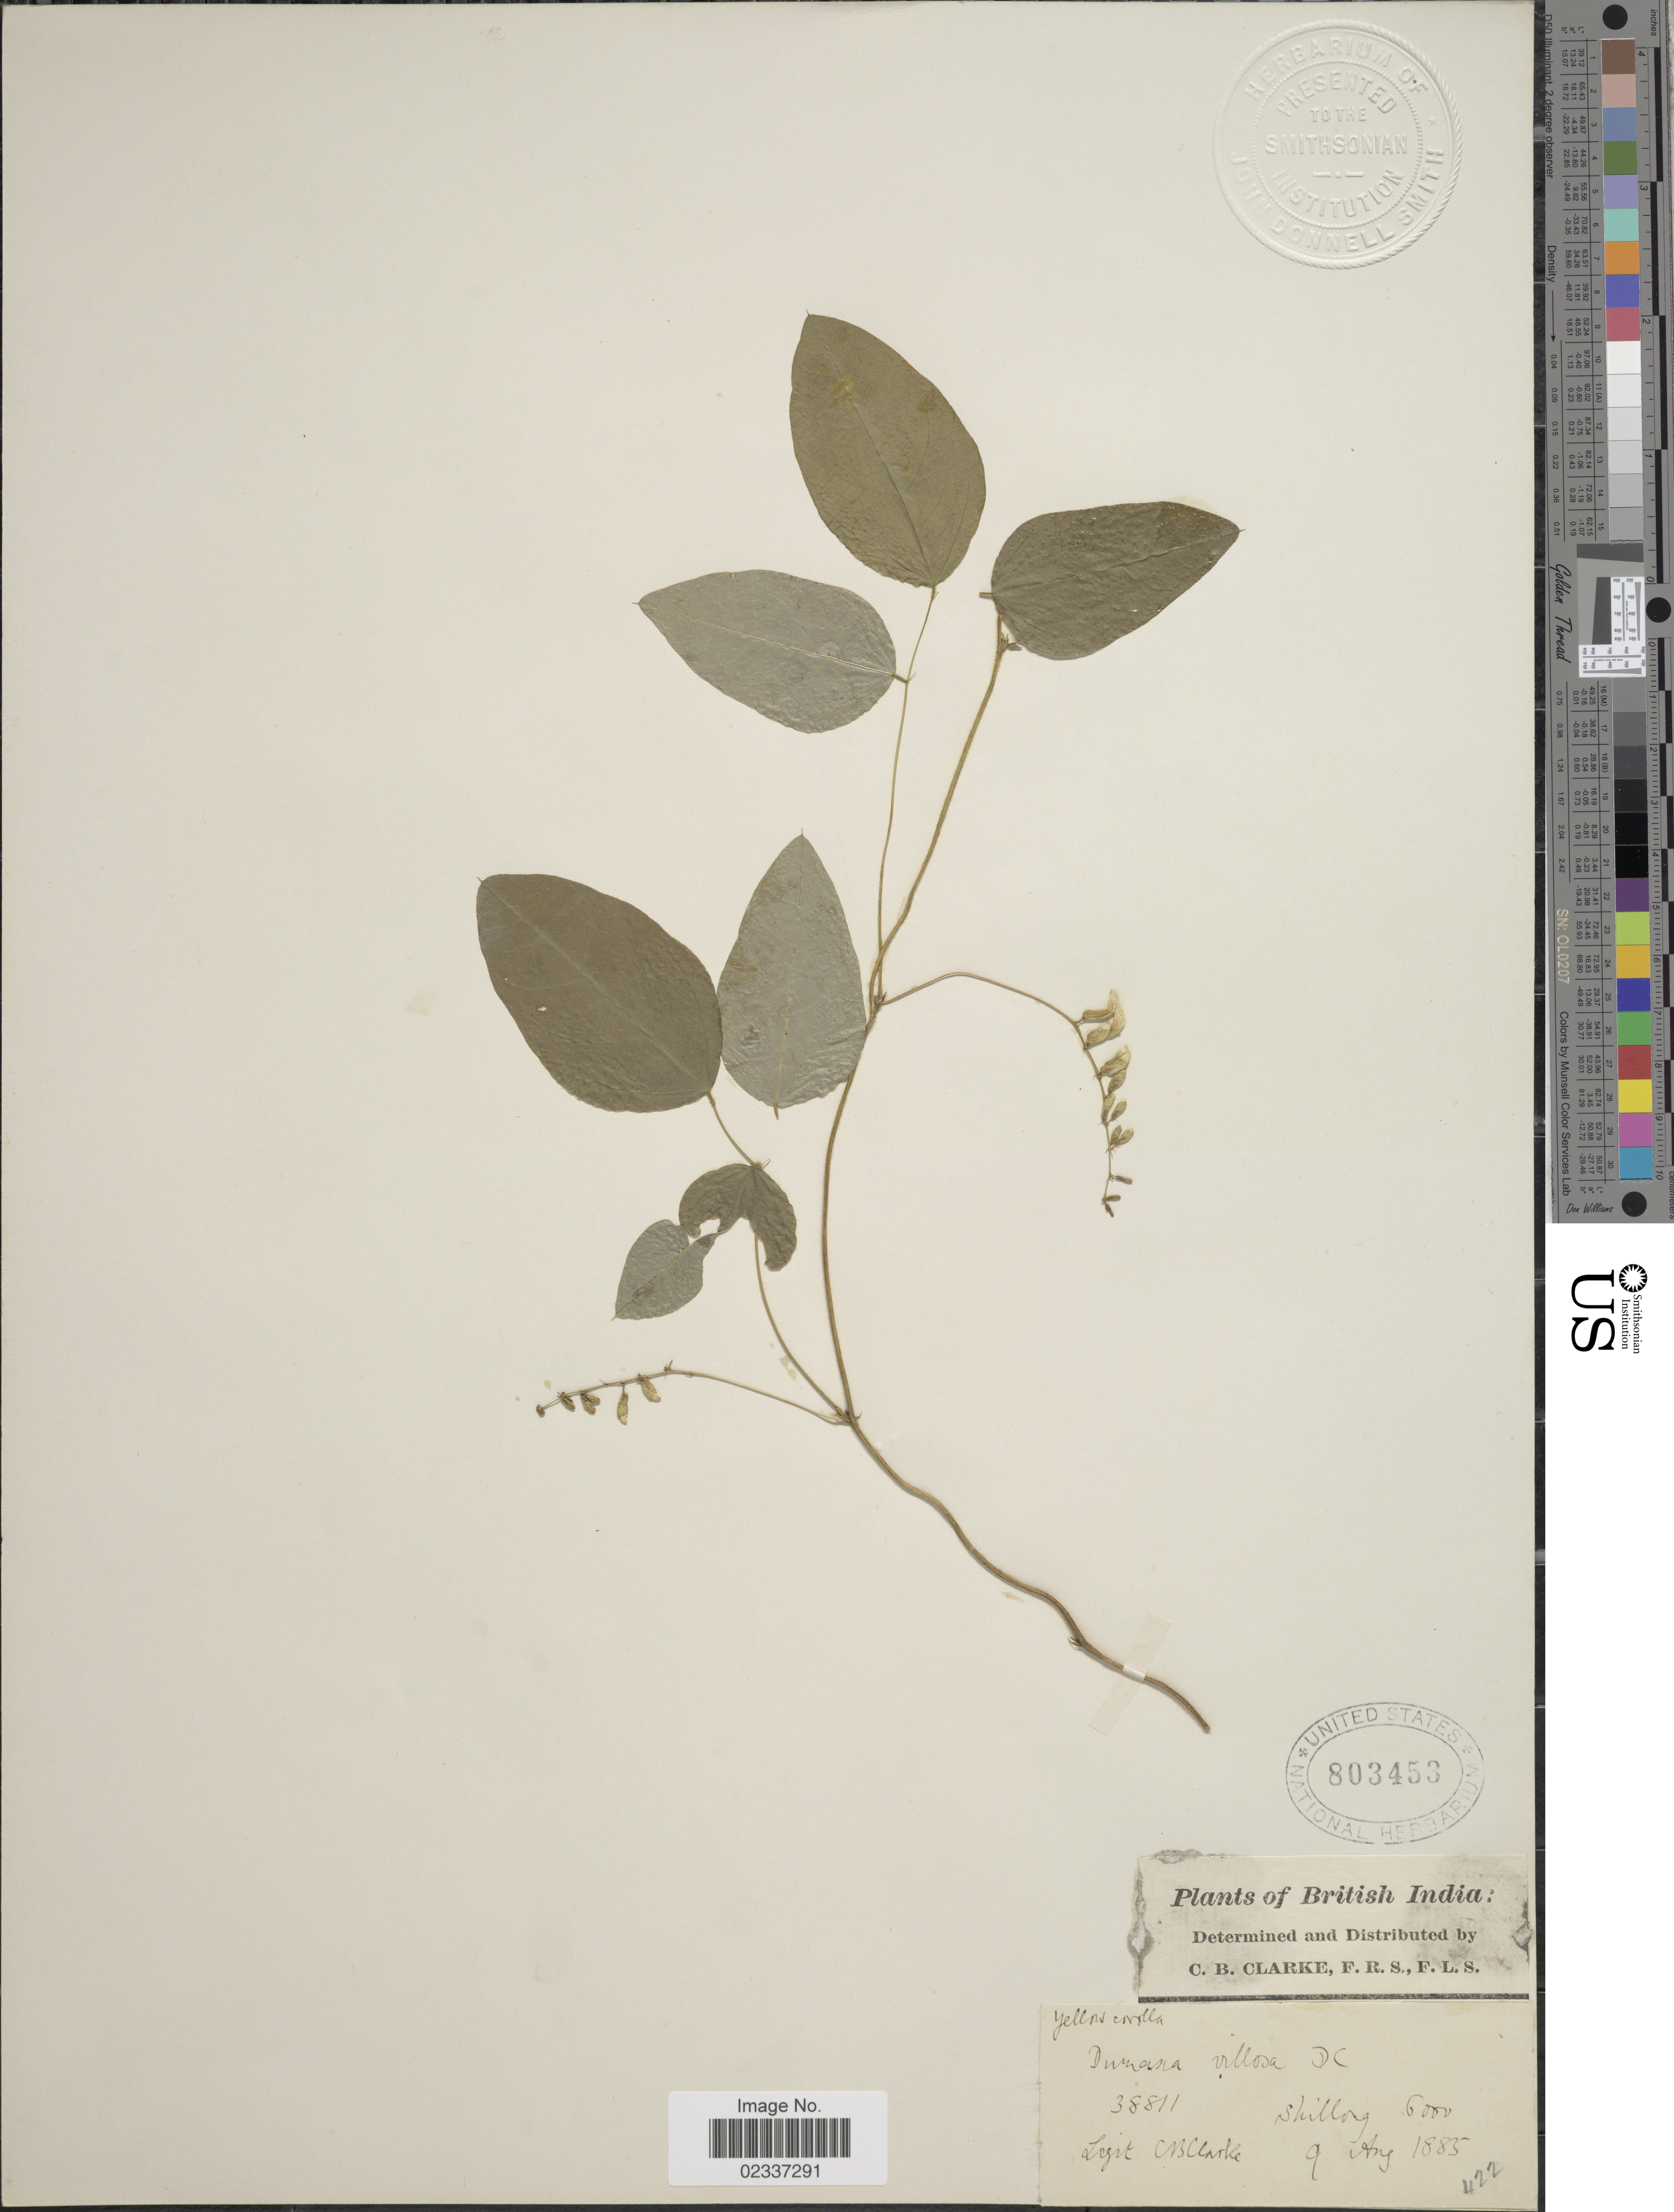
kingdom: Plantae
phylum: Tracheophyta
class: Magnoliopsida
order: Fabales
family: Fabaceae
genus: Dumasia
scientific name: Dumasia villosa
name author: DC.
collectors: C. B. Clarke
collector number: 38811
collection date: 1885-08-09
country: India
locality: British India, Shillong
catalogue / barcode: US 803453